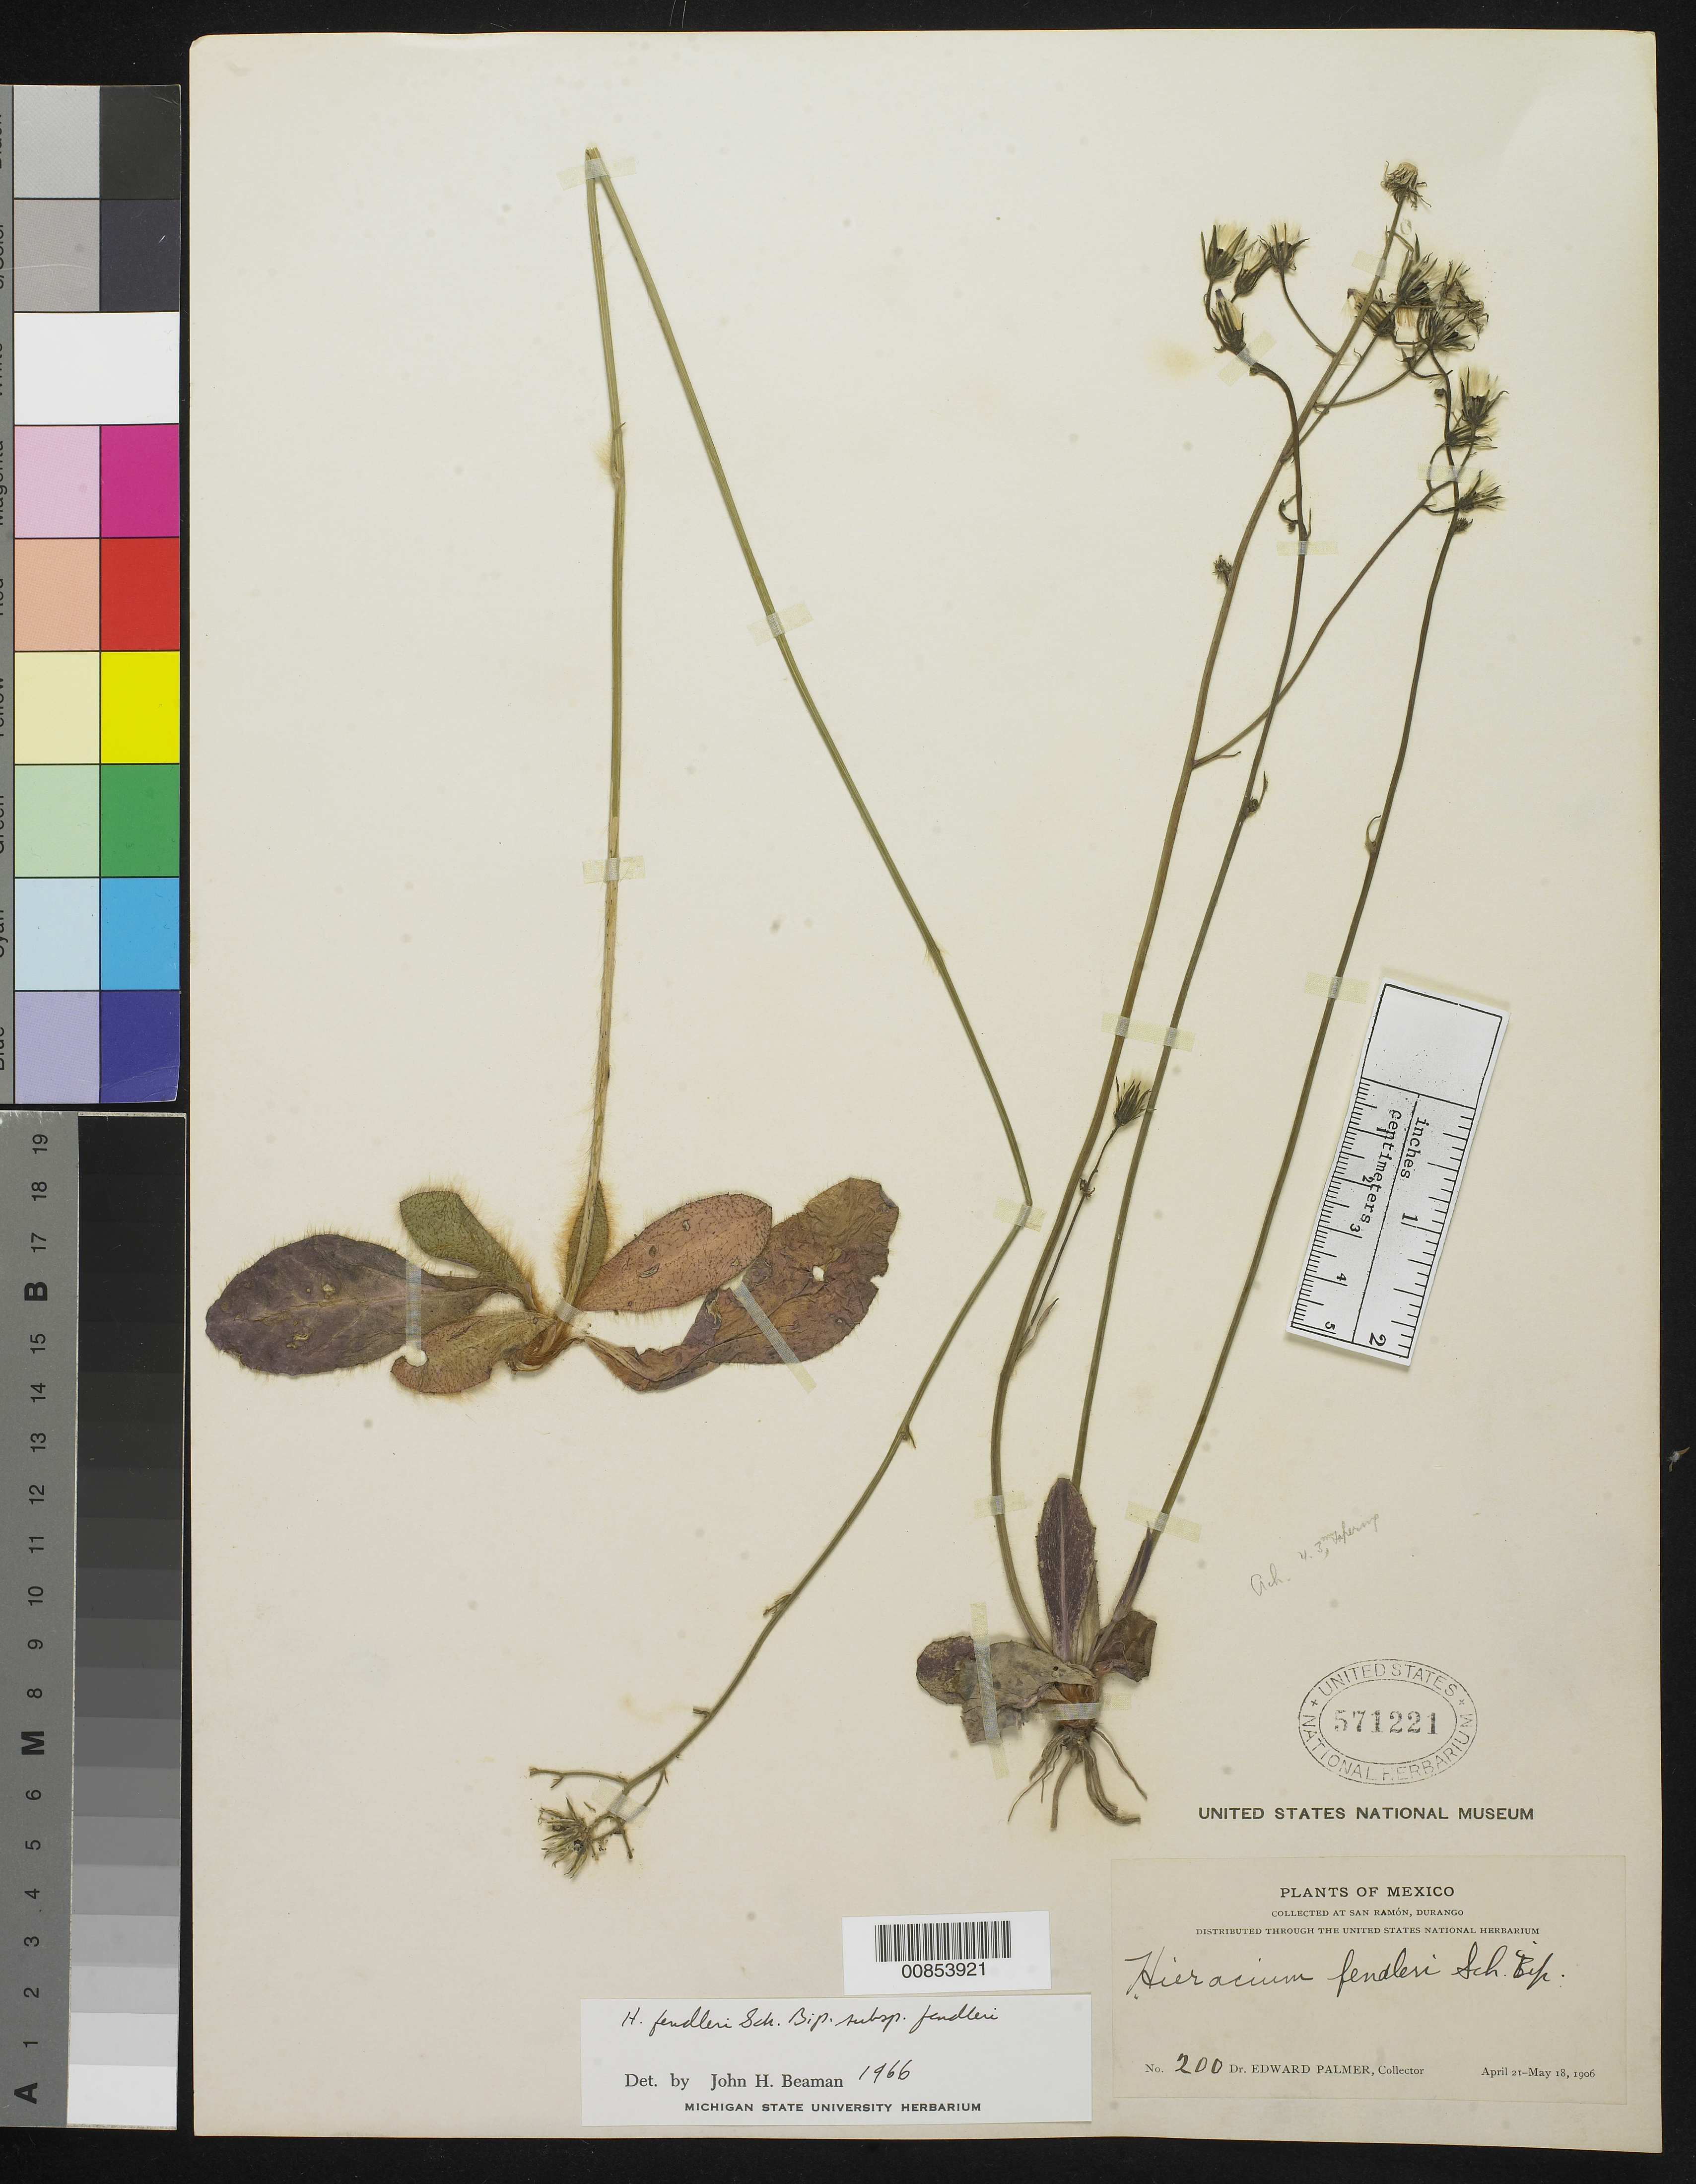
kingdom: Plantae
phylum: Tracheophyta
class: Magnoliopsida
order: Asterales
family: Asteraceae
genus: Hieracium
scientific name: Hieracium fendleri subsp. fendleri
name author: Sch. Bip.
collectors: E. Palmer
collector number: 200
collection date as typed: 21 Apr 1906 to 18 May 1906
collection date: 1906-04-21/1906-05-18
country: Mexico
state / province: Durango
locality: San Ramón, Durango.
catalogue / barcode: US 571221